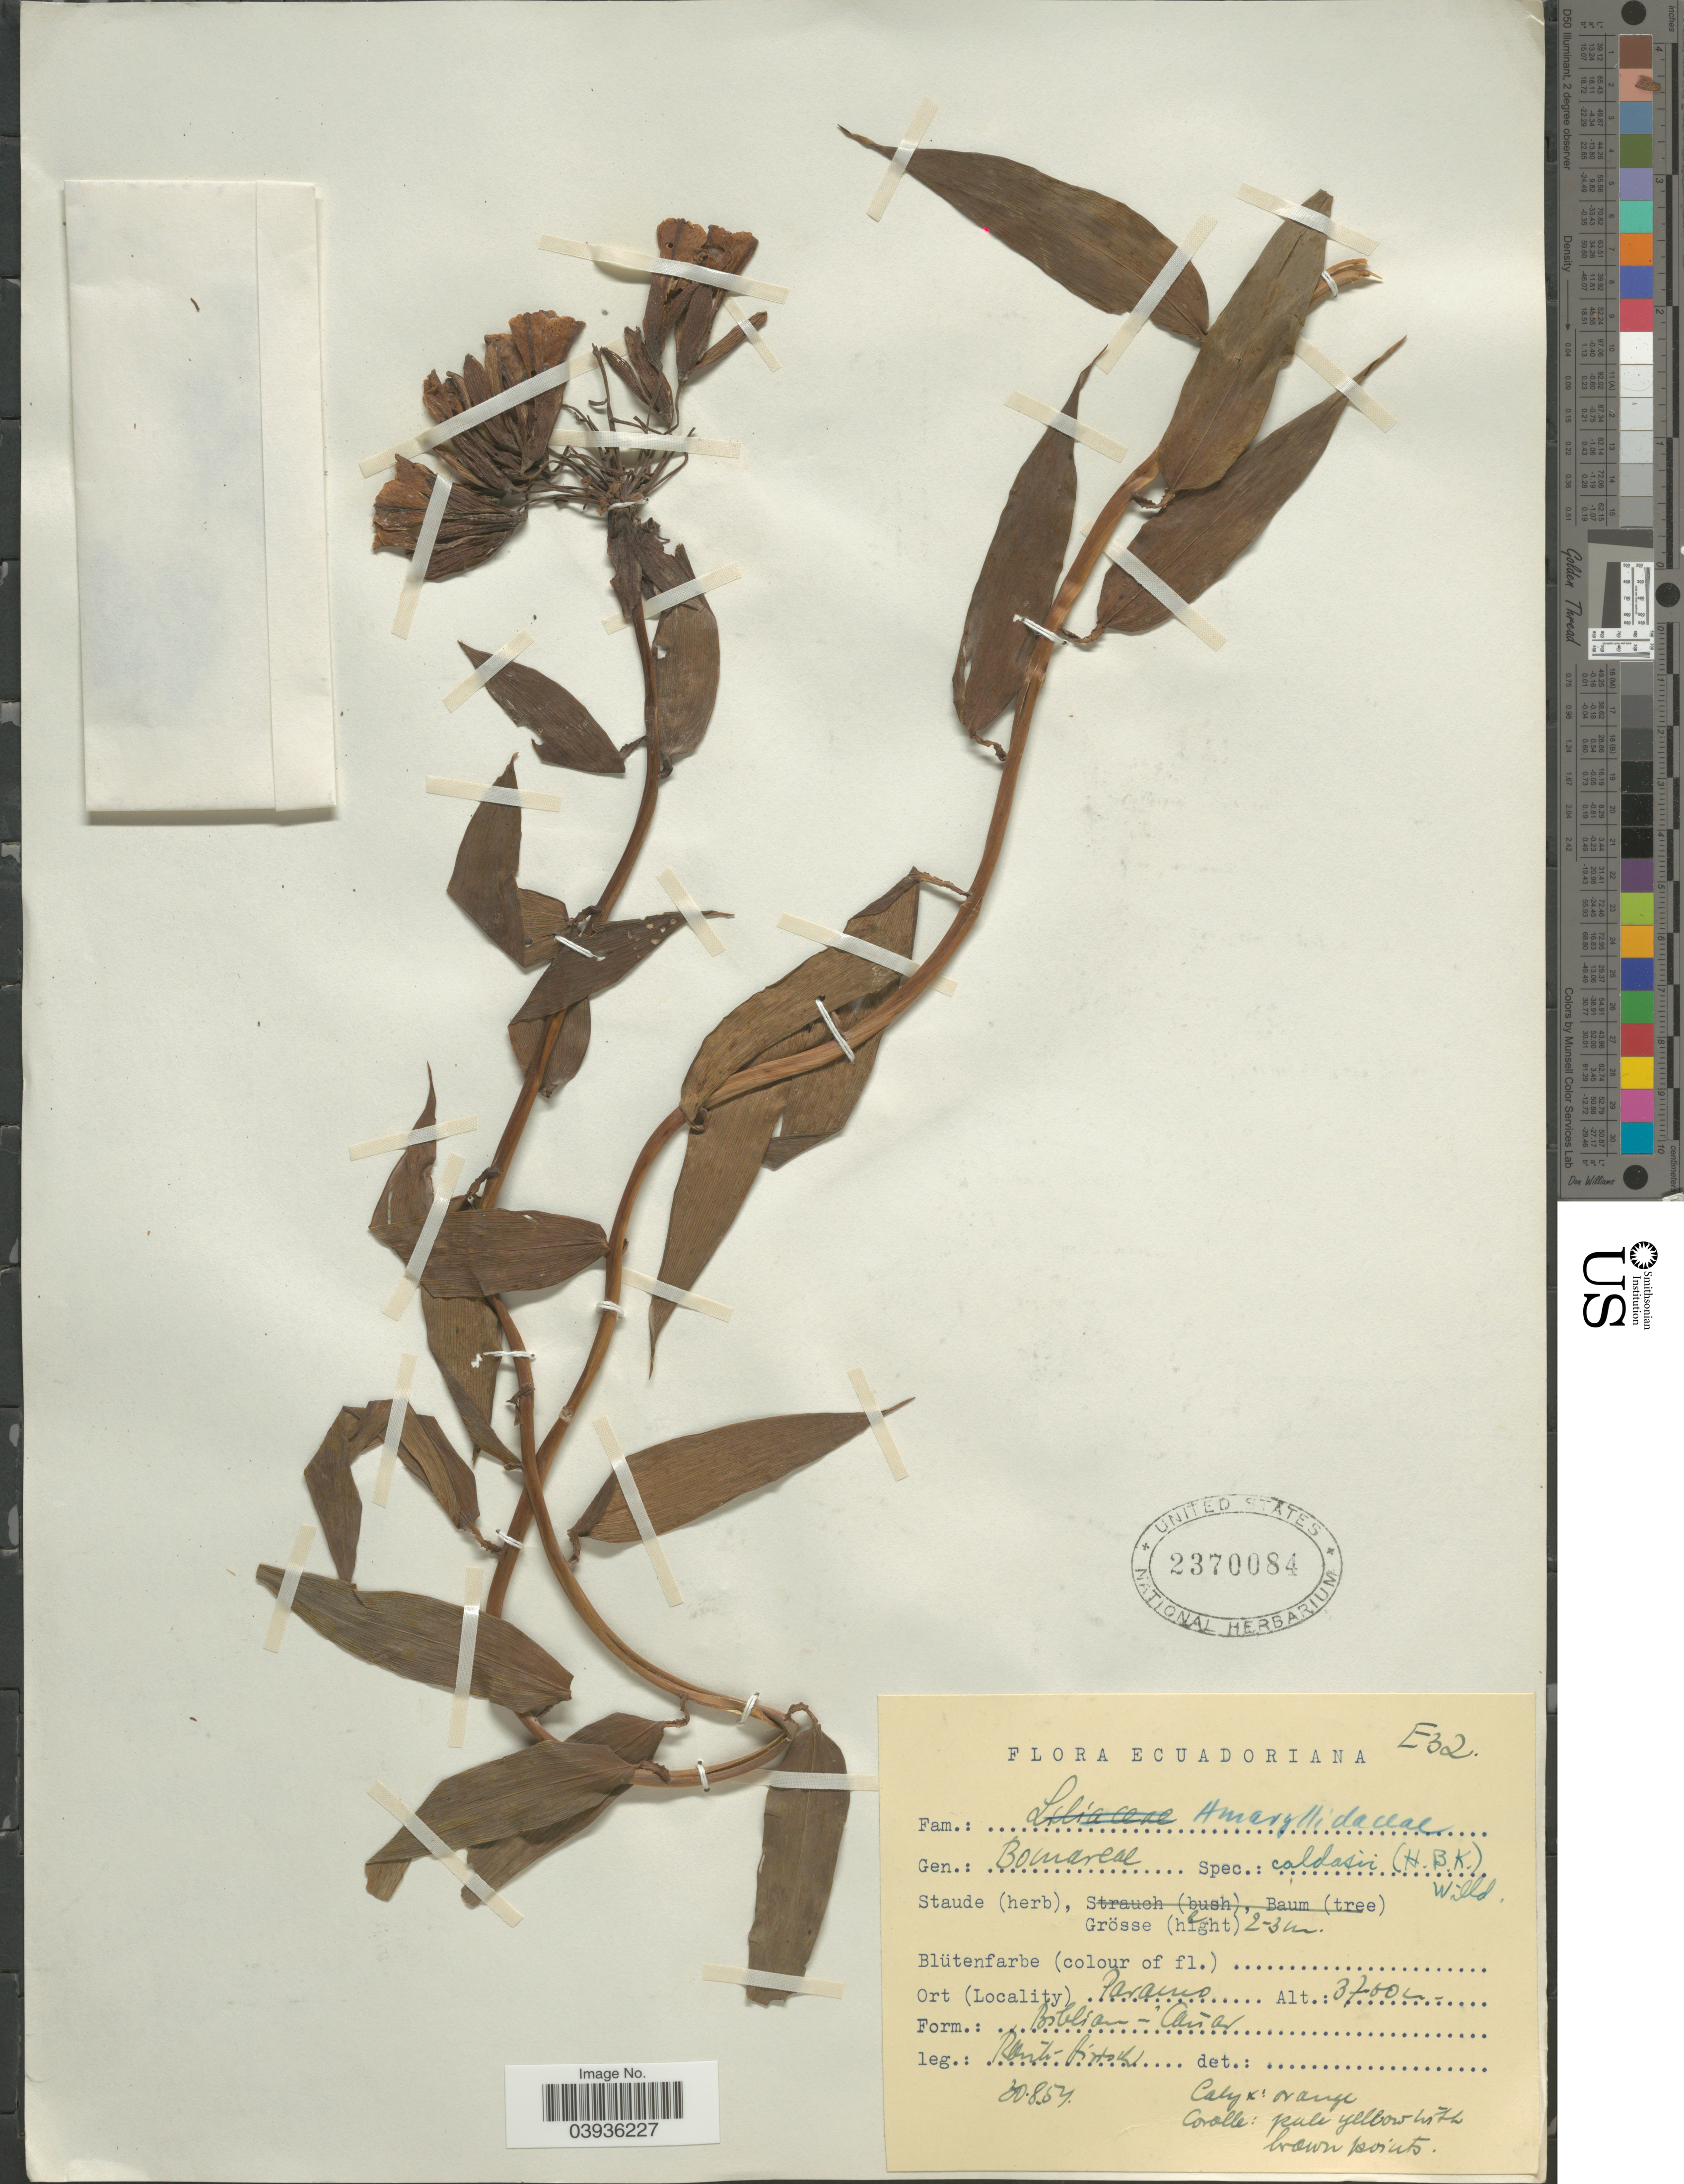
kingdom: Plantae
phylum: Tracheophyta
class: Liliopsida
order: Liliales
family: Alstroemeriaceae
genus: Bomarea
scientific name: Bomarea caldasii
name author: (Kunth) Asch. & Graebener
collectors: -. Rauh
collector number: E32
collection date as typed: Transcribed d/m/y: 30/8/54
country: Ecuador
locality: Paramo.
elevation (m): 3700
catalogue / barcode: US 2370084